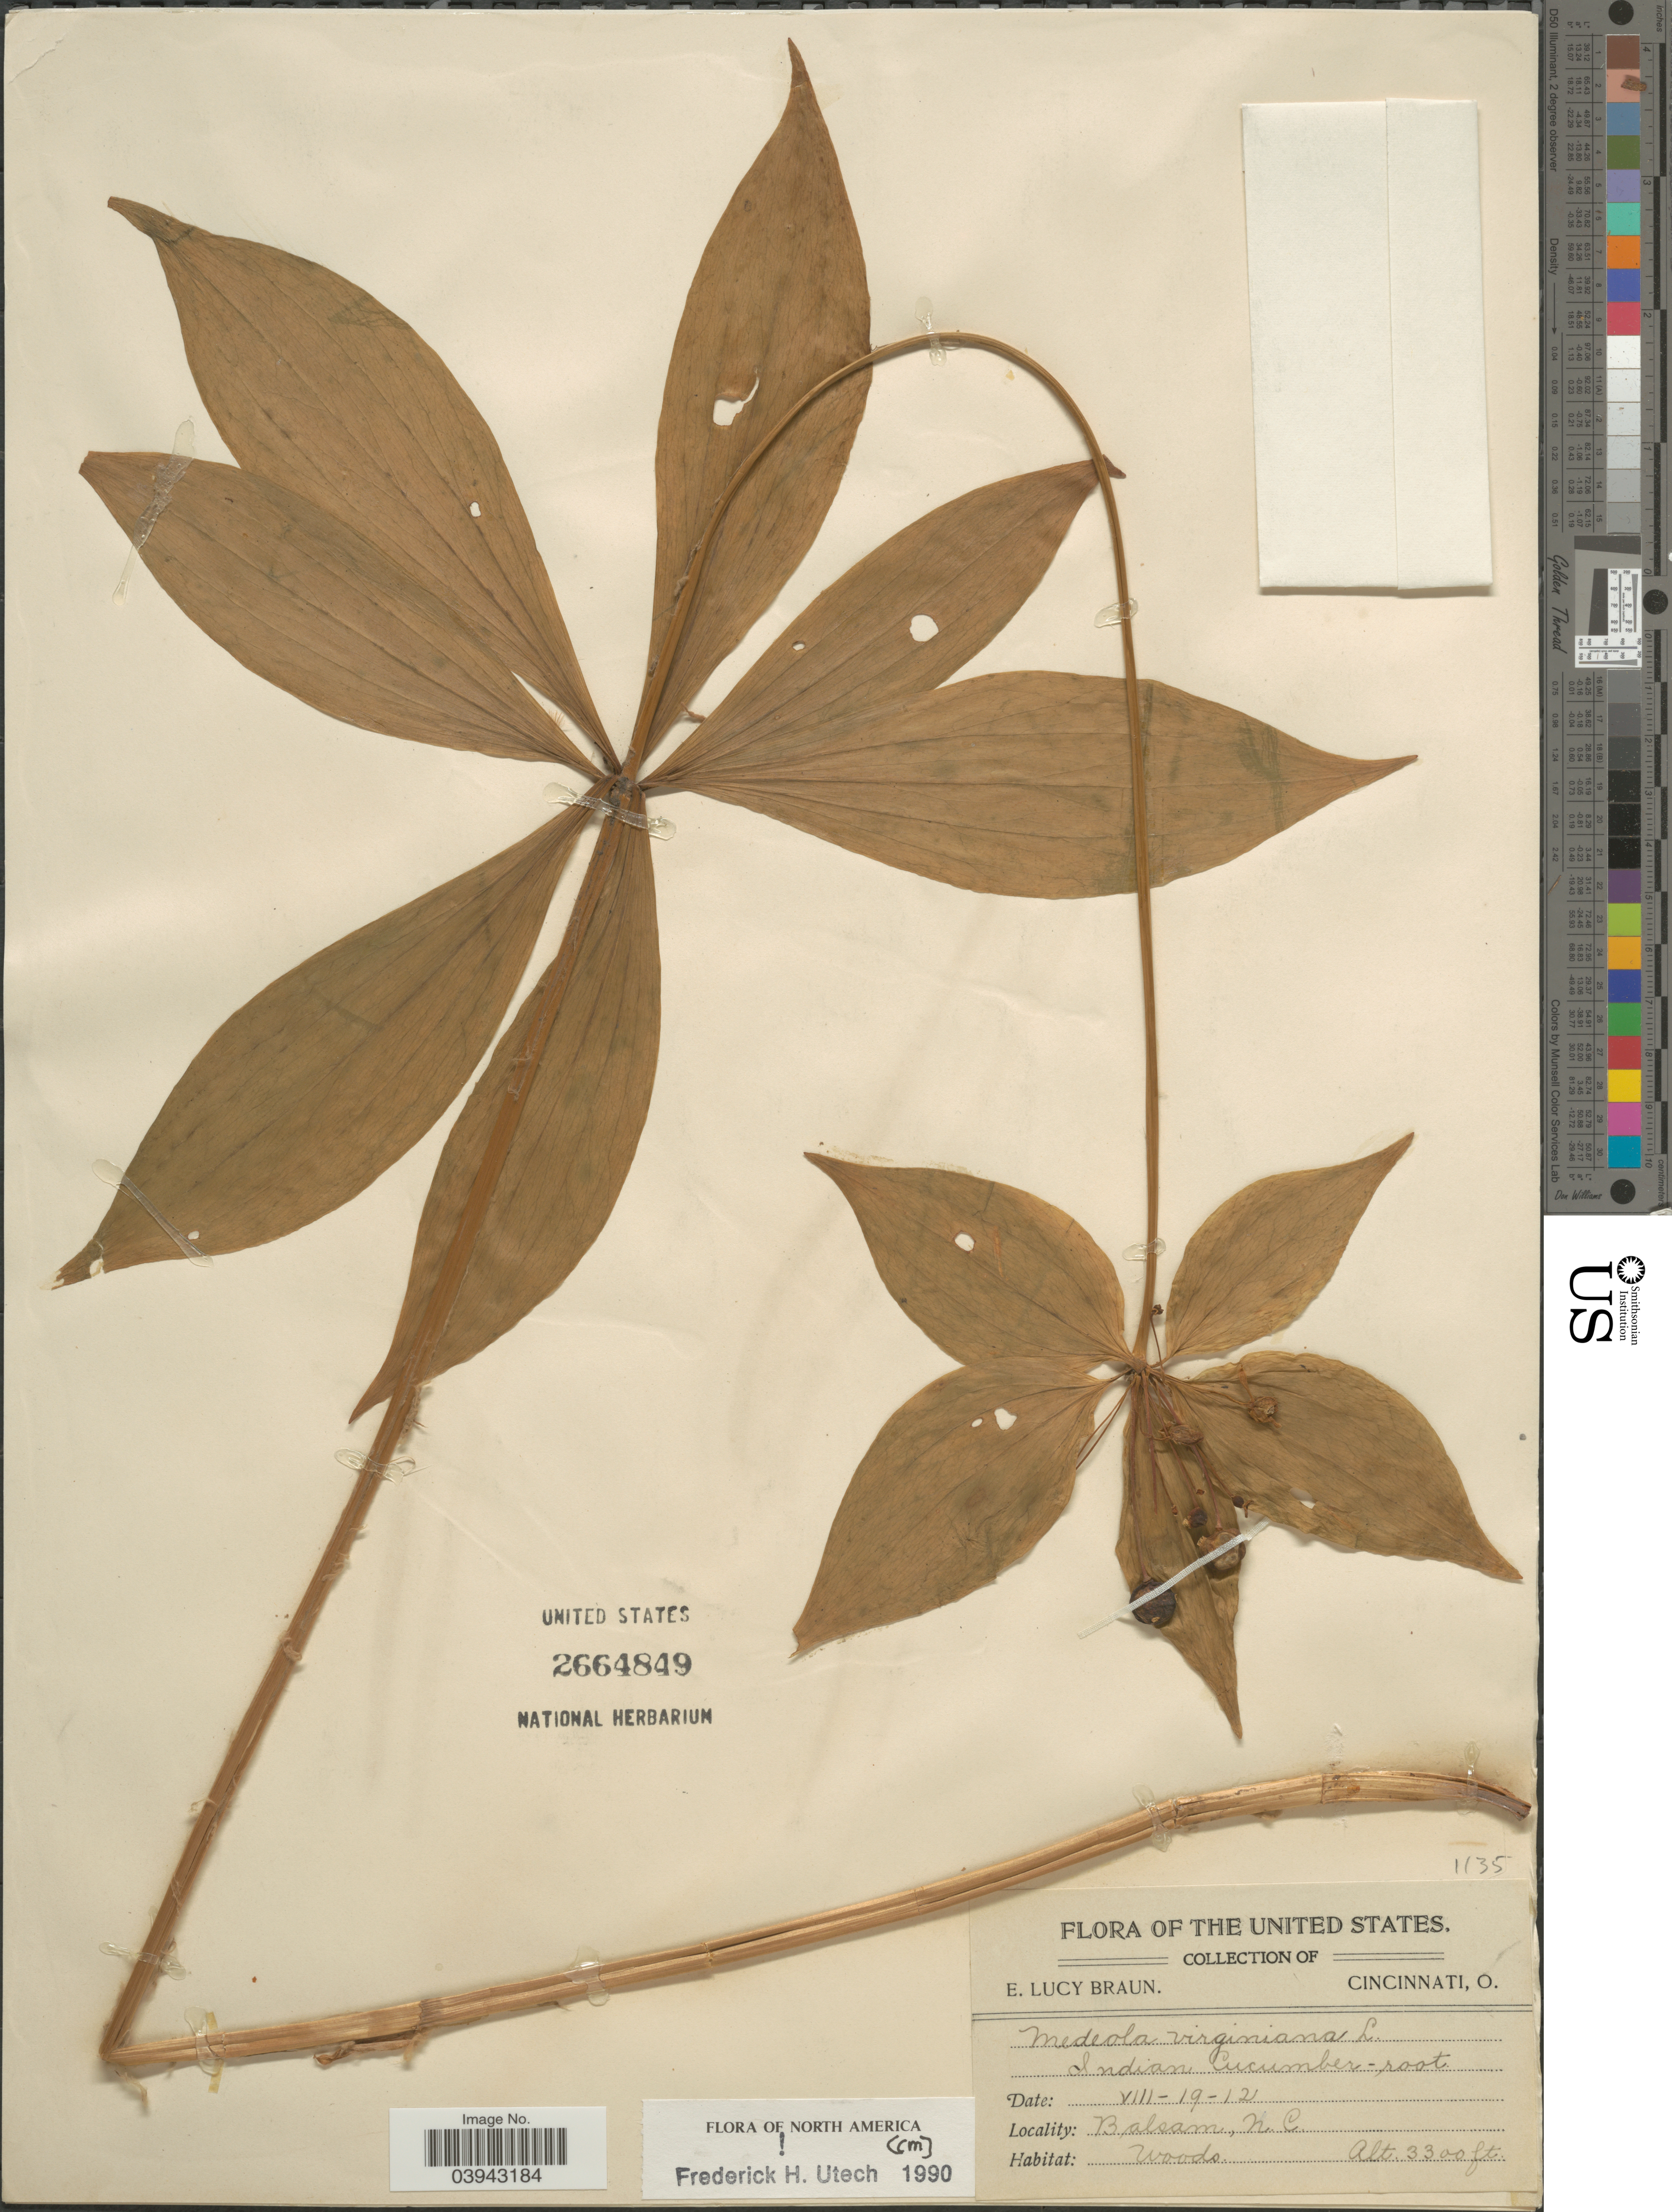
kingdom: Plantae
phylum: Tracheophyta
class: Liliopsida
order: Liliales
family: Liliaceae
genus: Medeola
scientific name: Medeola virginiana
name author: (L.) Desf.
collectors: E. L. Braun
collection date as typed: Transcribed d/m/y: 19/8/12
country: United States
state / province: North Carolina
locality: Balsam.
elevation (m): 1006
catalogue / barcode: US 2664849